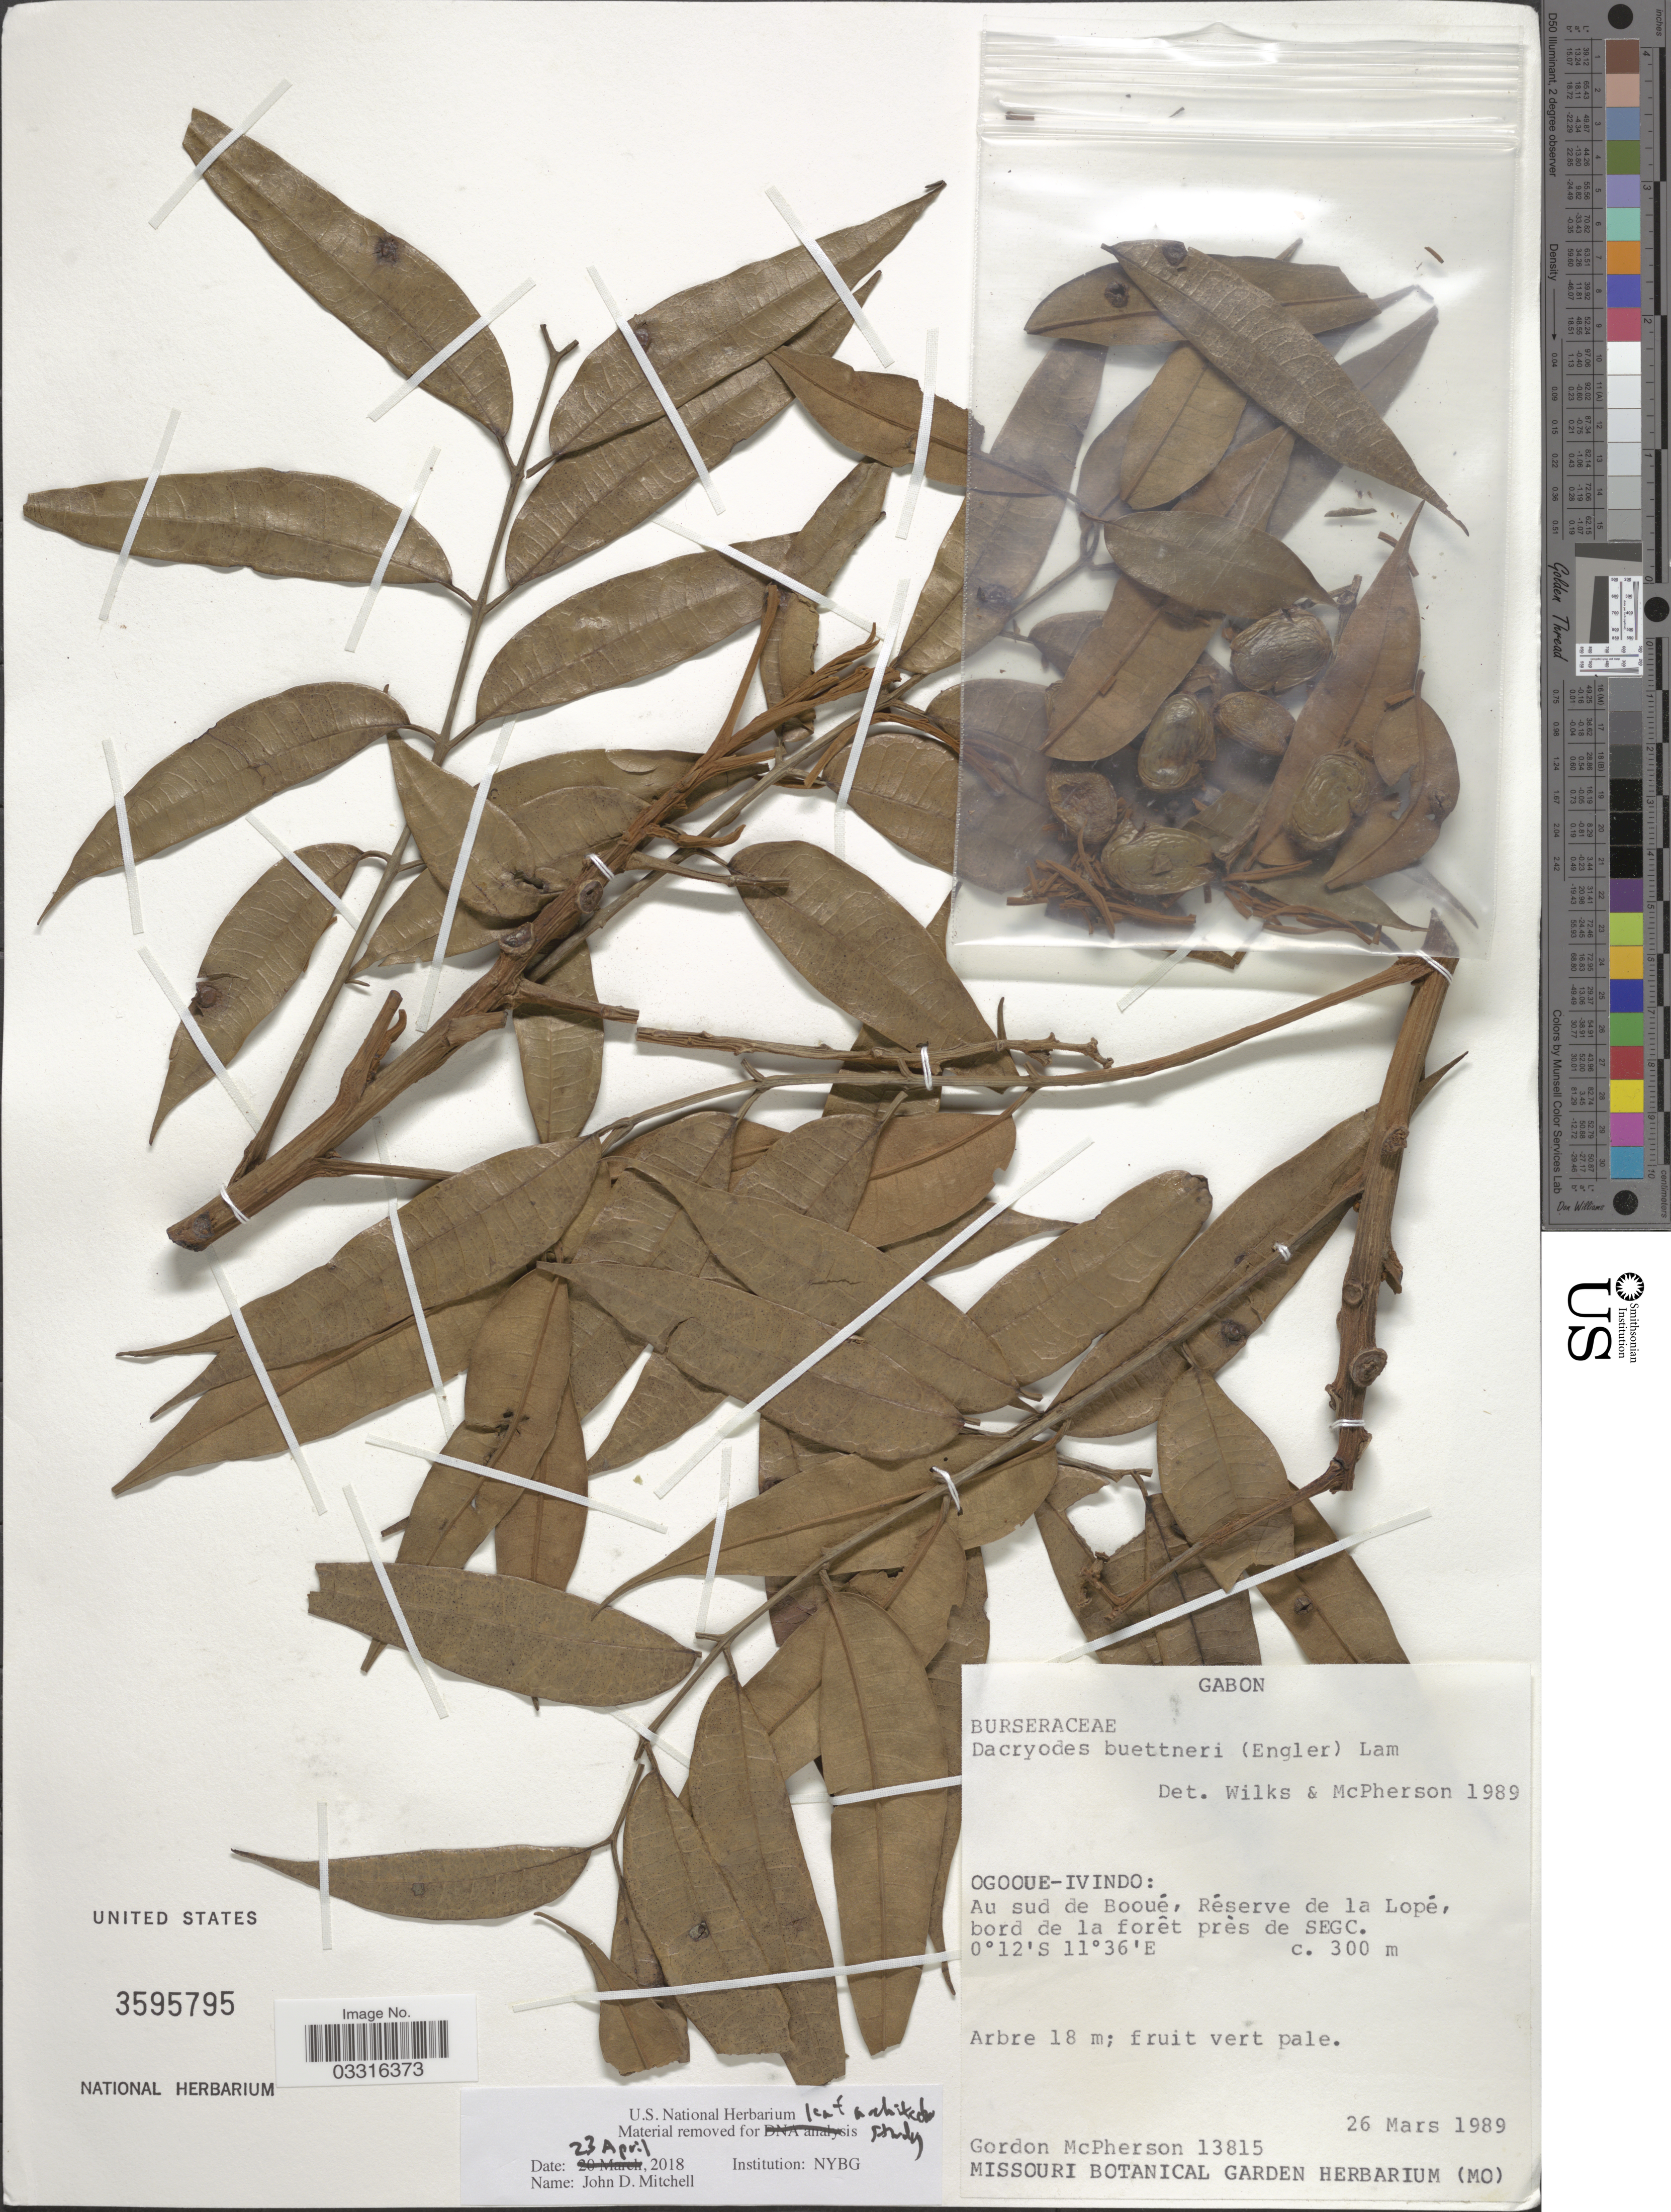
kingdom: Plantae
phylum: Tracheophyta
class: Magnoliopsida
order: Sapindales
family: Burseraceae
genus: Dacryodes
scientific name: Dacryodes buettneri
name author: (Engl.) H.J. Lam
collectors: G. McPherson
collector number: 13815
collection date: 1989-03-26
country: Gabon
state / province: Ogooue-Ivindo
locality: Au Sud de Booué, Réserve de la Lopé, bord de la forêt près de SEGC.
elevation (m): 300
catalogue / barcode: US 3595795